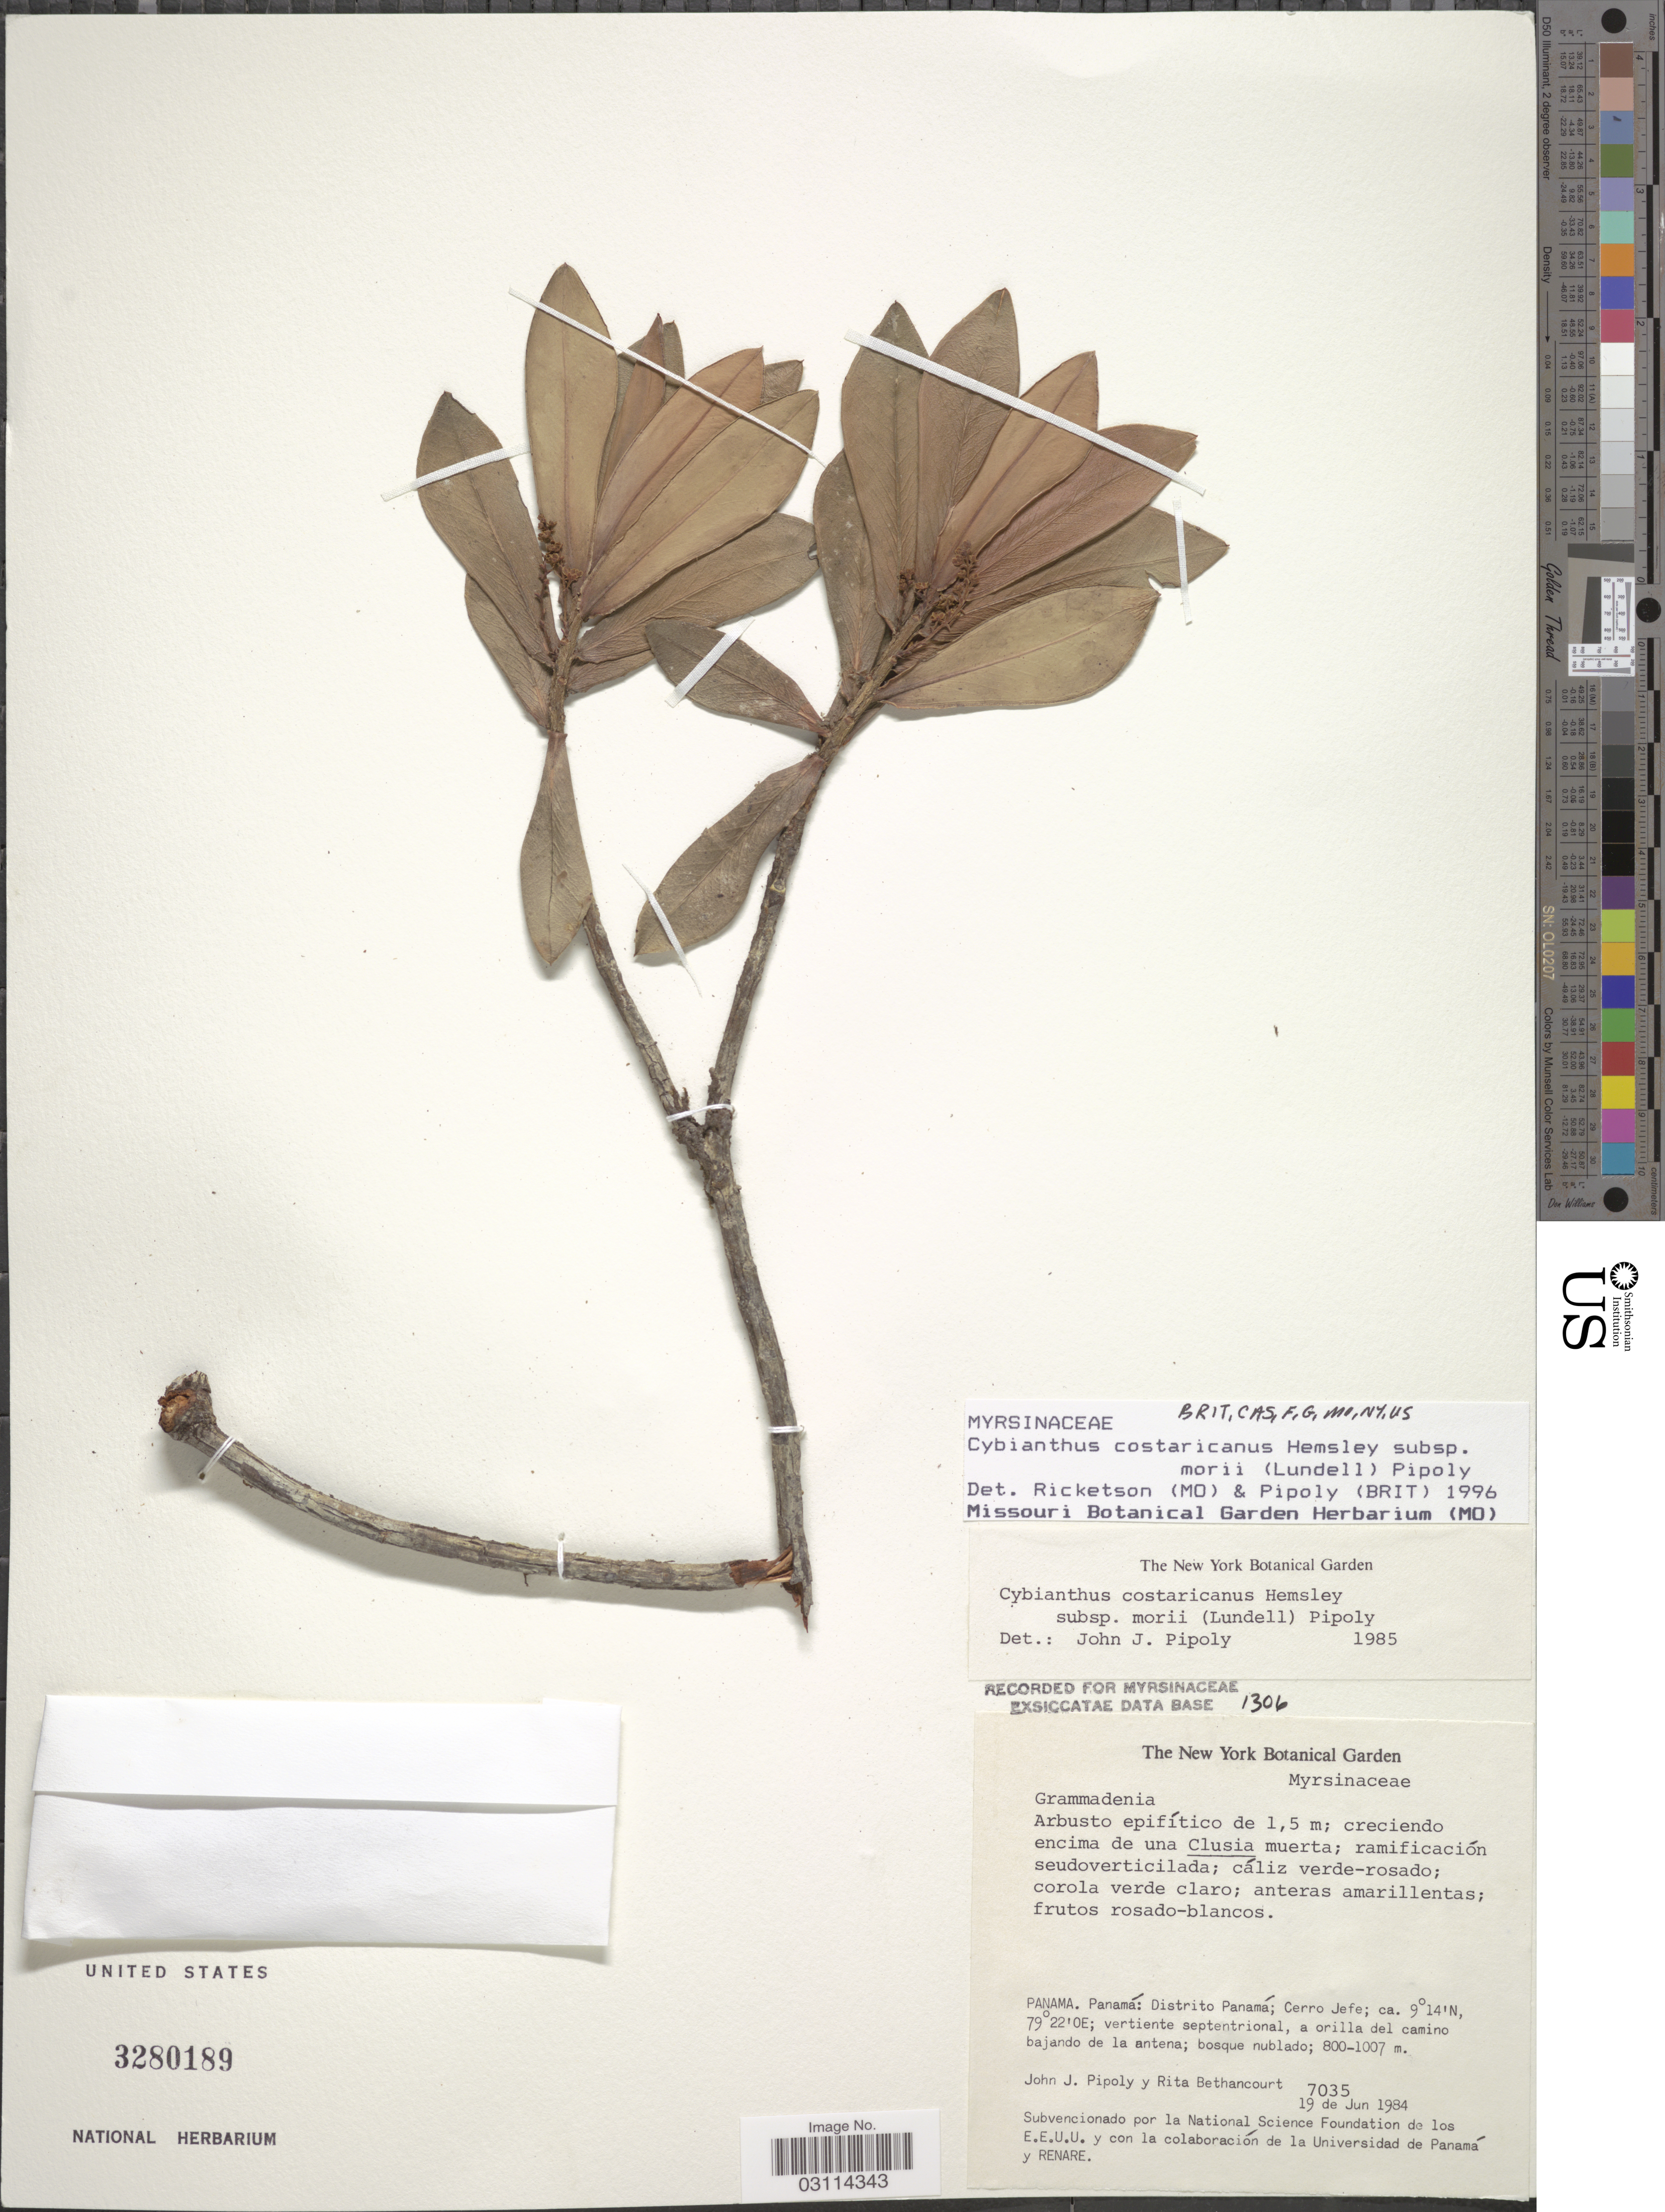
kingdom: Plantae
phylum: Tracheophyta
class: Magnoliopsida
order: Ericales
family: Primulaceae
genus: Cybianthus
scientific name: Cybianthus costaricanus subsp. morii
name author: (Lundell) Pipoly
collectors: J. J. Pipoly & R. Bethancourt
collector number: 7035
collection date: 1984-06-19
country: Panama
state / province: Panamá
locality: Distrito Panamá; Cerro Jefe; vertiente septentrional, a orilla del camino bajando de la antena; bosque nublado.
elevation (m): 800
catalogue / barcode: US 3280189